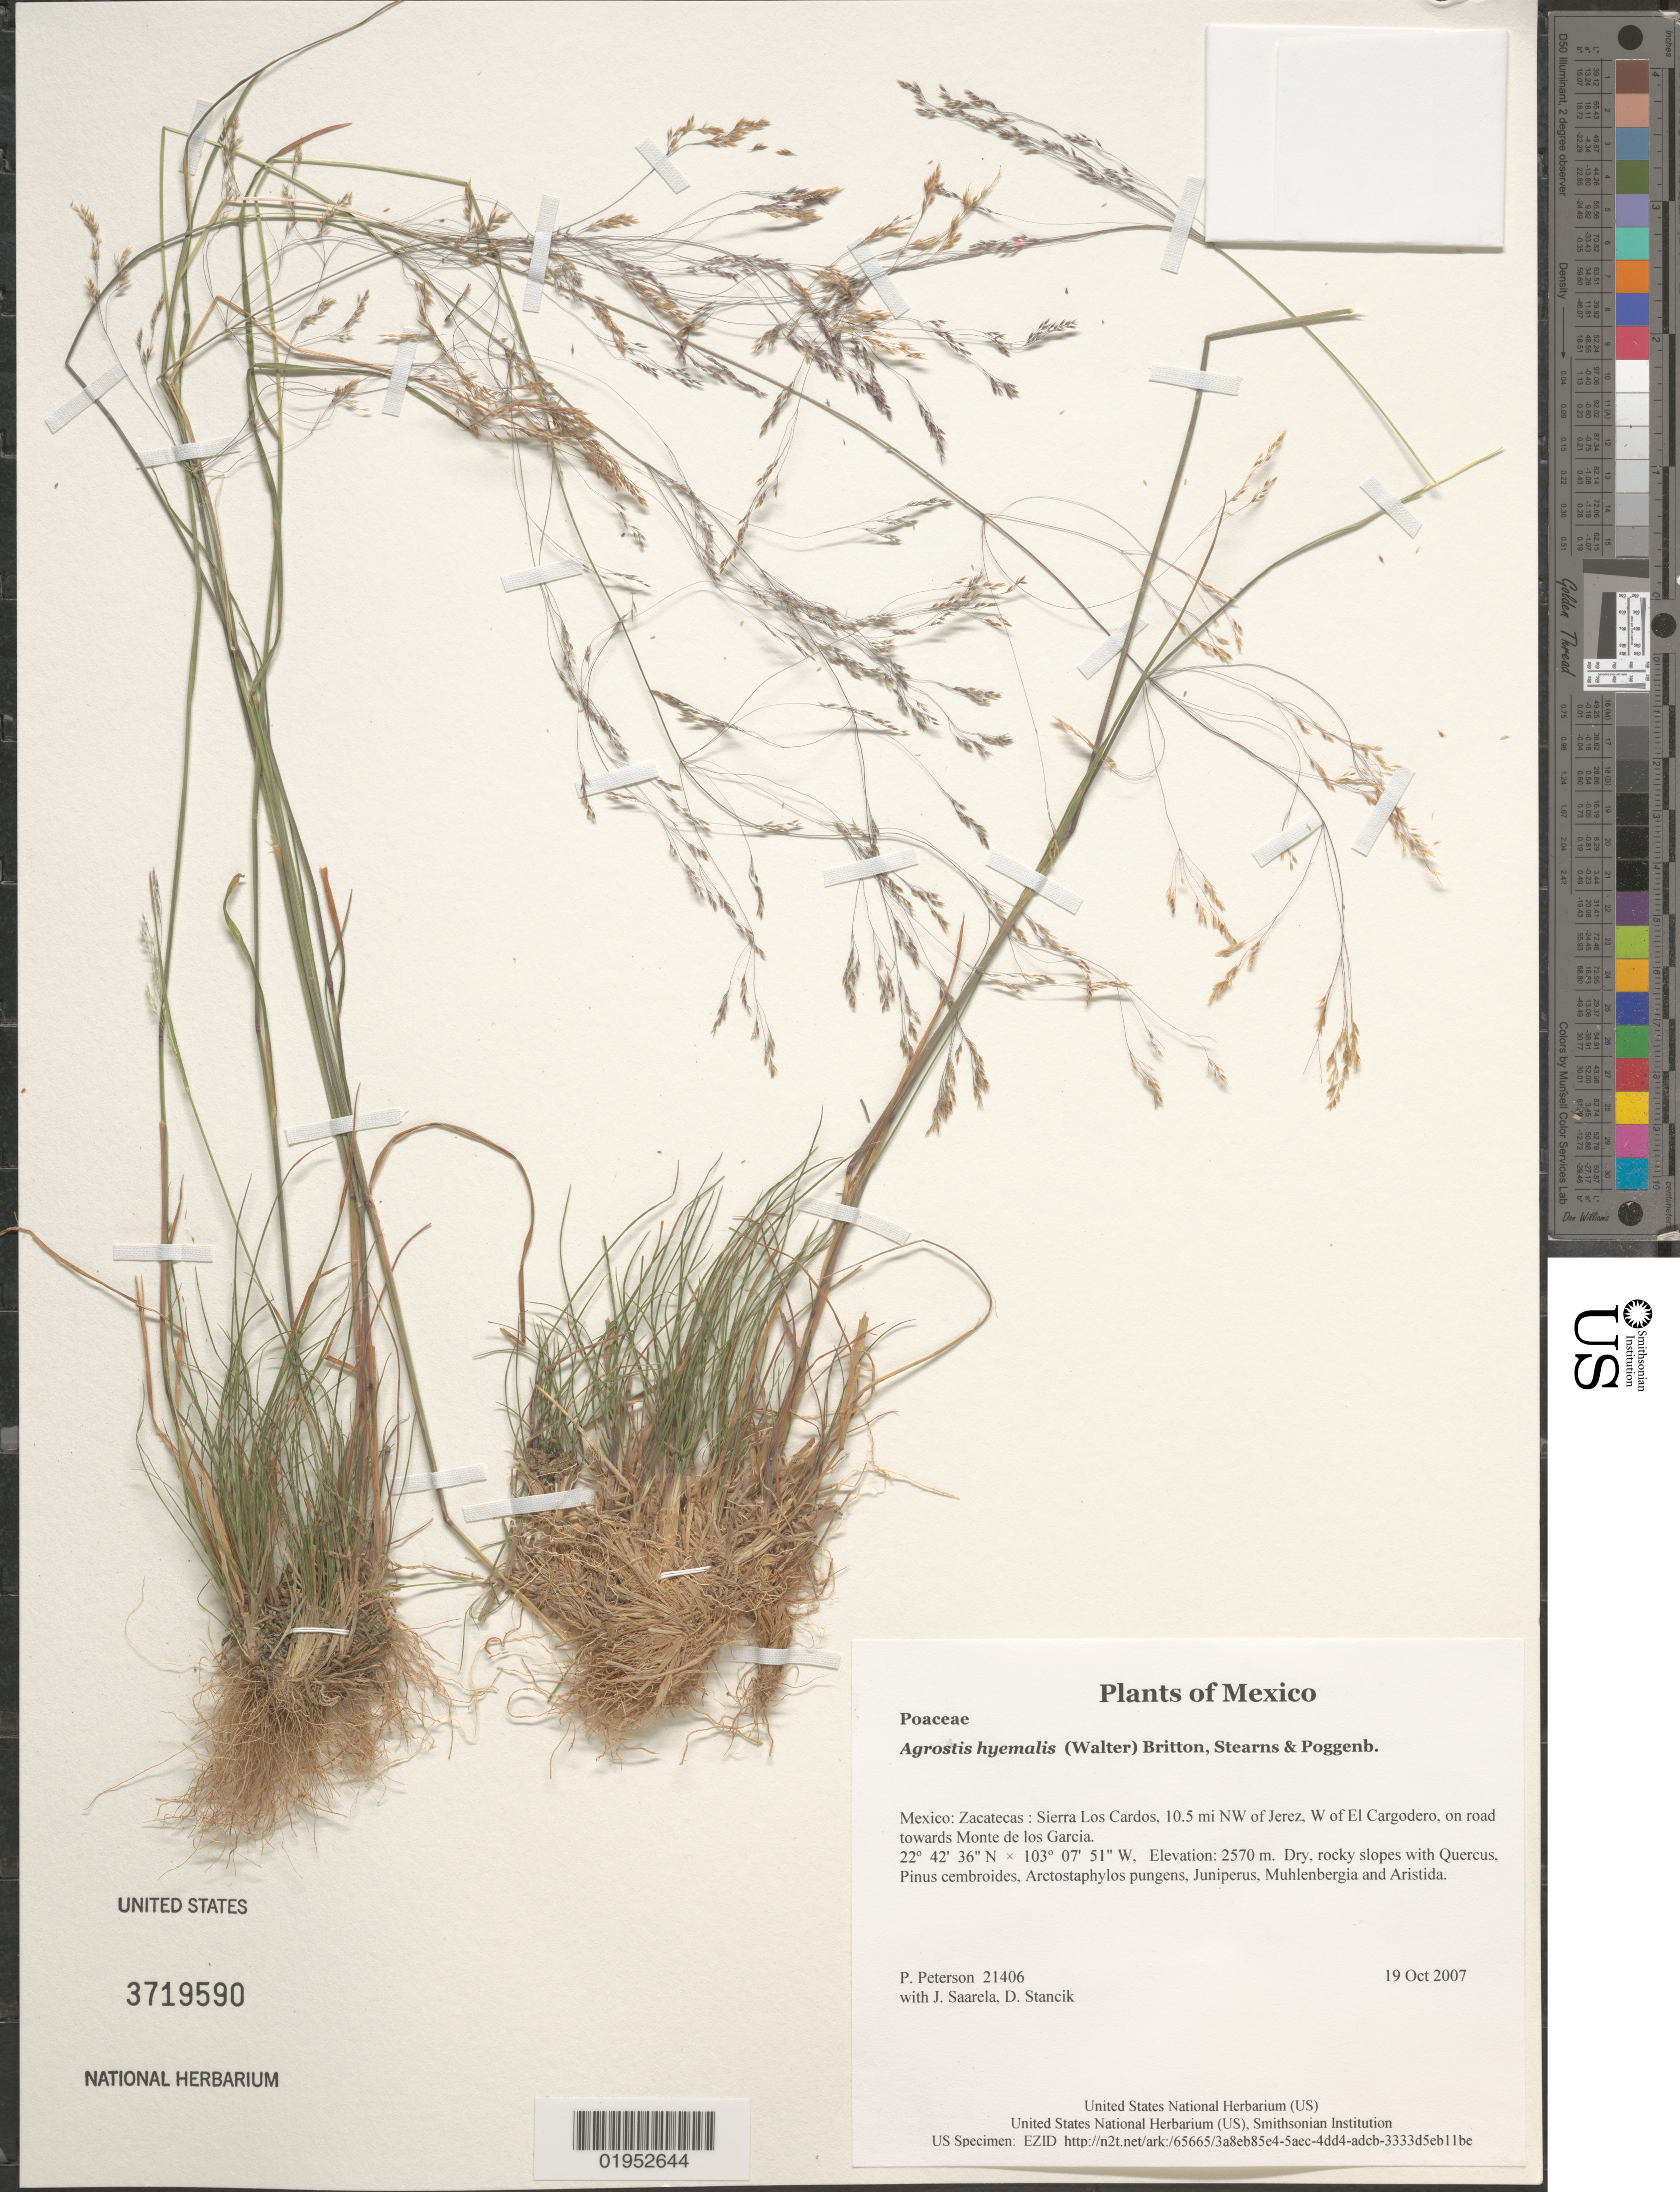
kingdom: Plantae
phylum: Tracheophyta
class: Liliopsida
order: Poales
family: Poaceae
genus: Agrostis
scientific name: Agrostis hyemalis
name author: (Walter) Britton et al.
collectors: P. M. Peterson, J. Saarela & D. Stancik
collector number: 21406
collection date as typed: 19 Oct 2007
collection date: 2007-10-19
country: Mexico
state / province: Zacatecas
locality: Sierra Los Cardos, 10.5 mi NW of Jerez, W of El Cargodero, on road towards Monte de los Garcia.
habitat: Dry, rocky slopes with Quercus, Pinus cembroides, Arctostaphylos pungens, Juniperus, Muhlenbergia and Aristida.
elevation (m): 2570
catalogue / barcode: US 3719590